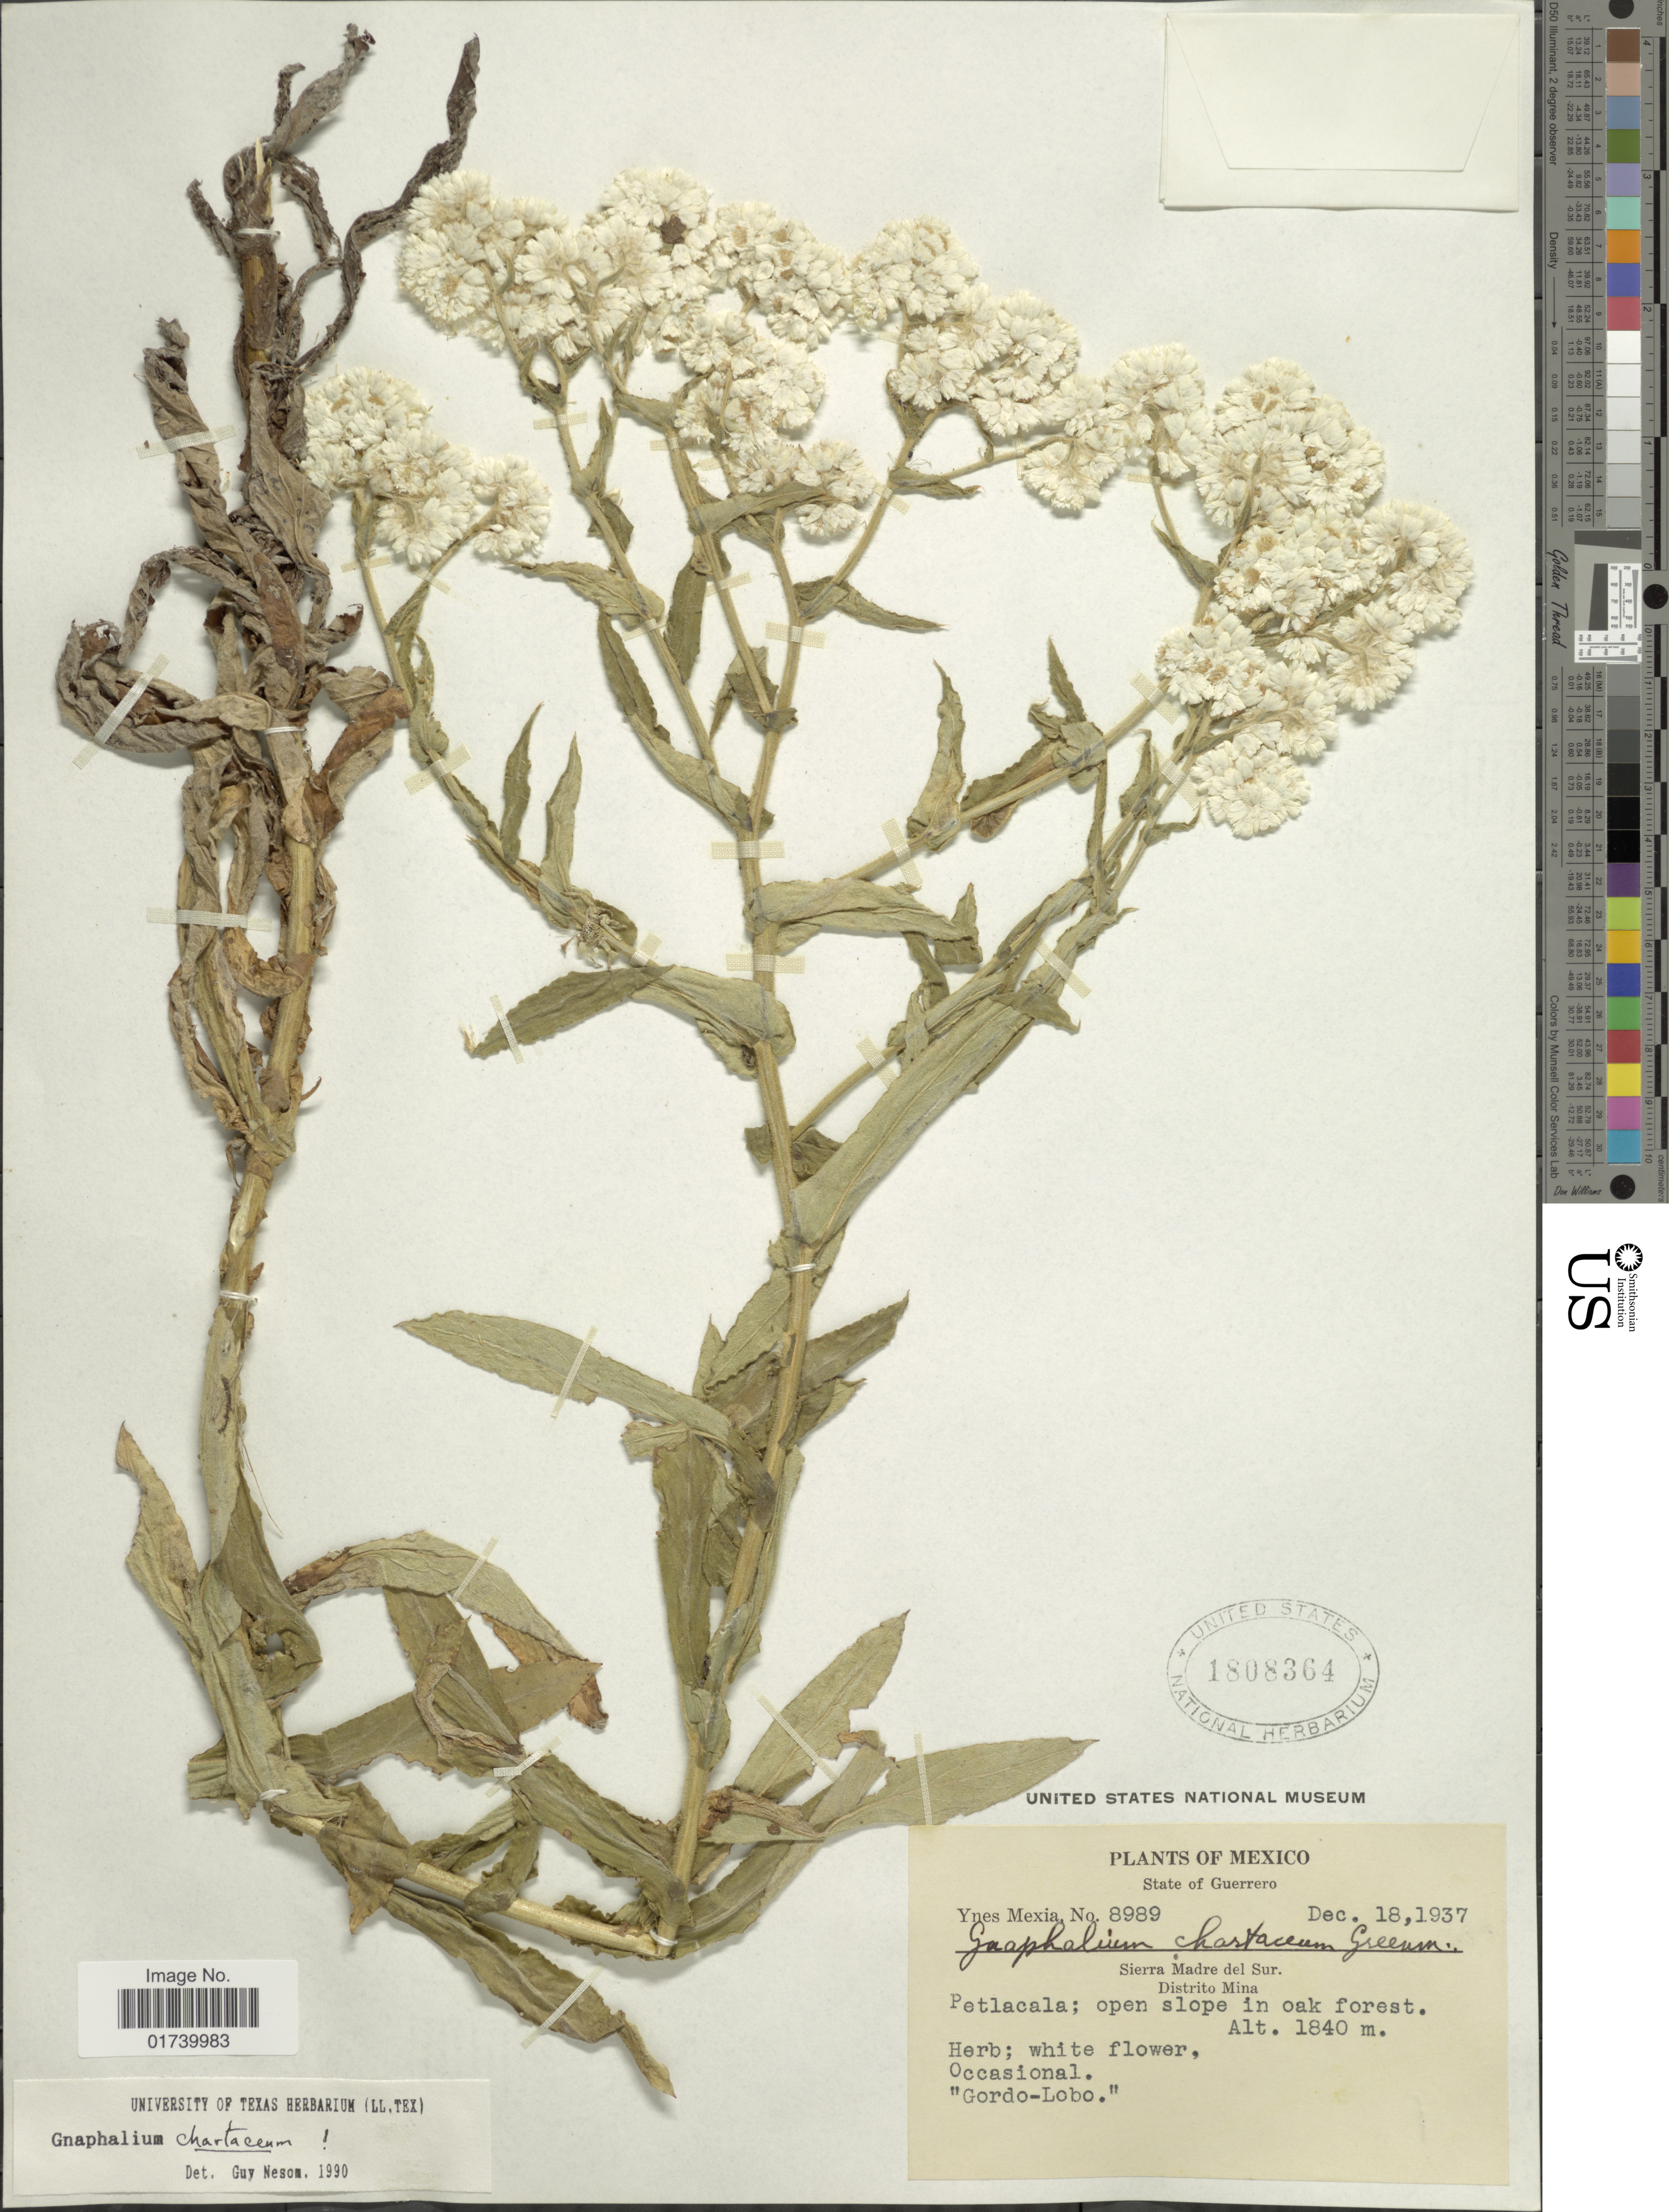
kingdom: Plantae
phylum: Tracheophyta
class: Magnoliopsida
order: Asterales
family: Asteraceae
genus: Pseudognaphalium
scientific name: Pseudognaphalium chartaceum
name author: (Greenm.) Anderb.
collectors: Y. Mexia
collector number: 8989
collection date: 1937-12-18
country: Mexico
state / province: Guerrero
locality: State of Guerrero, Sierra Madere del Sur, Distrito Mina, open slope in oak forest.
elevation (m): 1840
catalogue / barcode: US 1808364